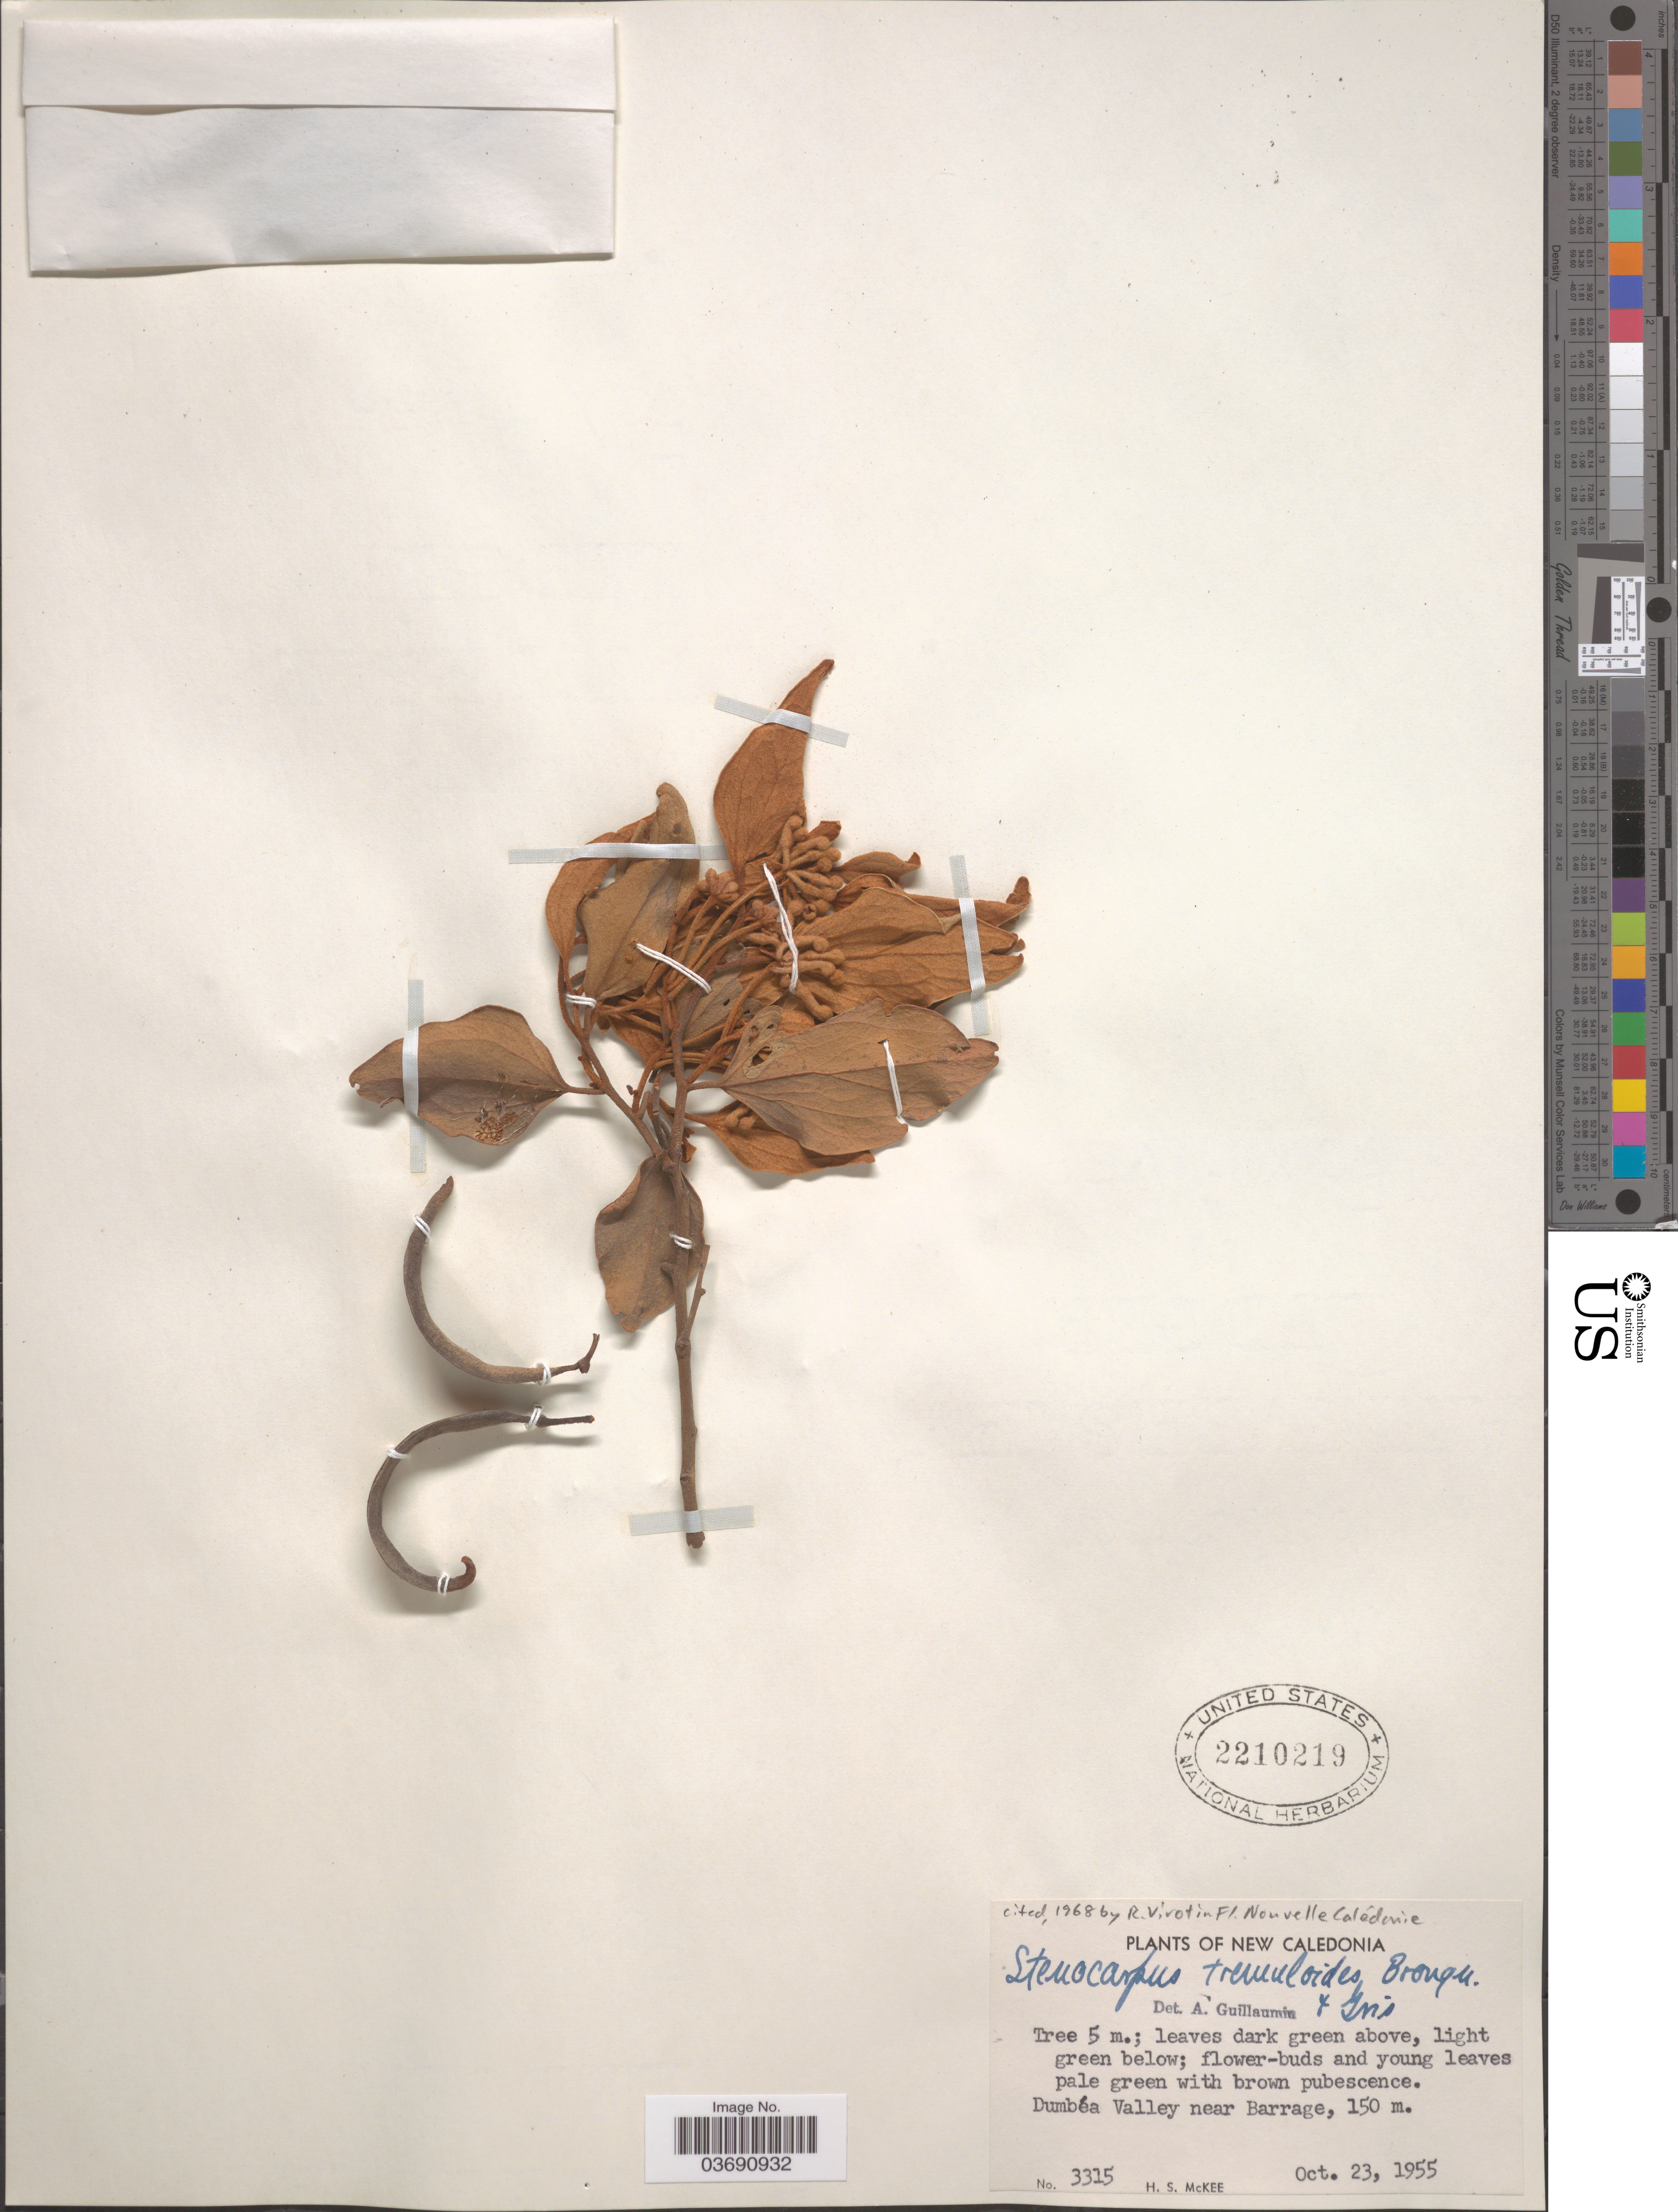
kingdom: Plantae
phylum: Tracheophyta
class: Magnoliopsida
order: Proteales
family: Proteaceae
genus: Stenocarpus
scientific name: Stenocarpus tremuloides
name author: Brongn. & Gris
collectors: H. S. McKee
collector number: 3315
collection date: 1955-10-23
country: New Caledonia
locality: Dumbéa Valley near Barrage.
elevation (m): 150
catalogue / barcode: US 2210219